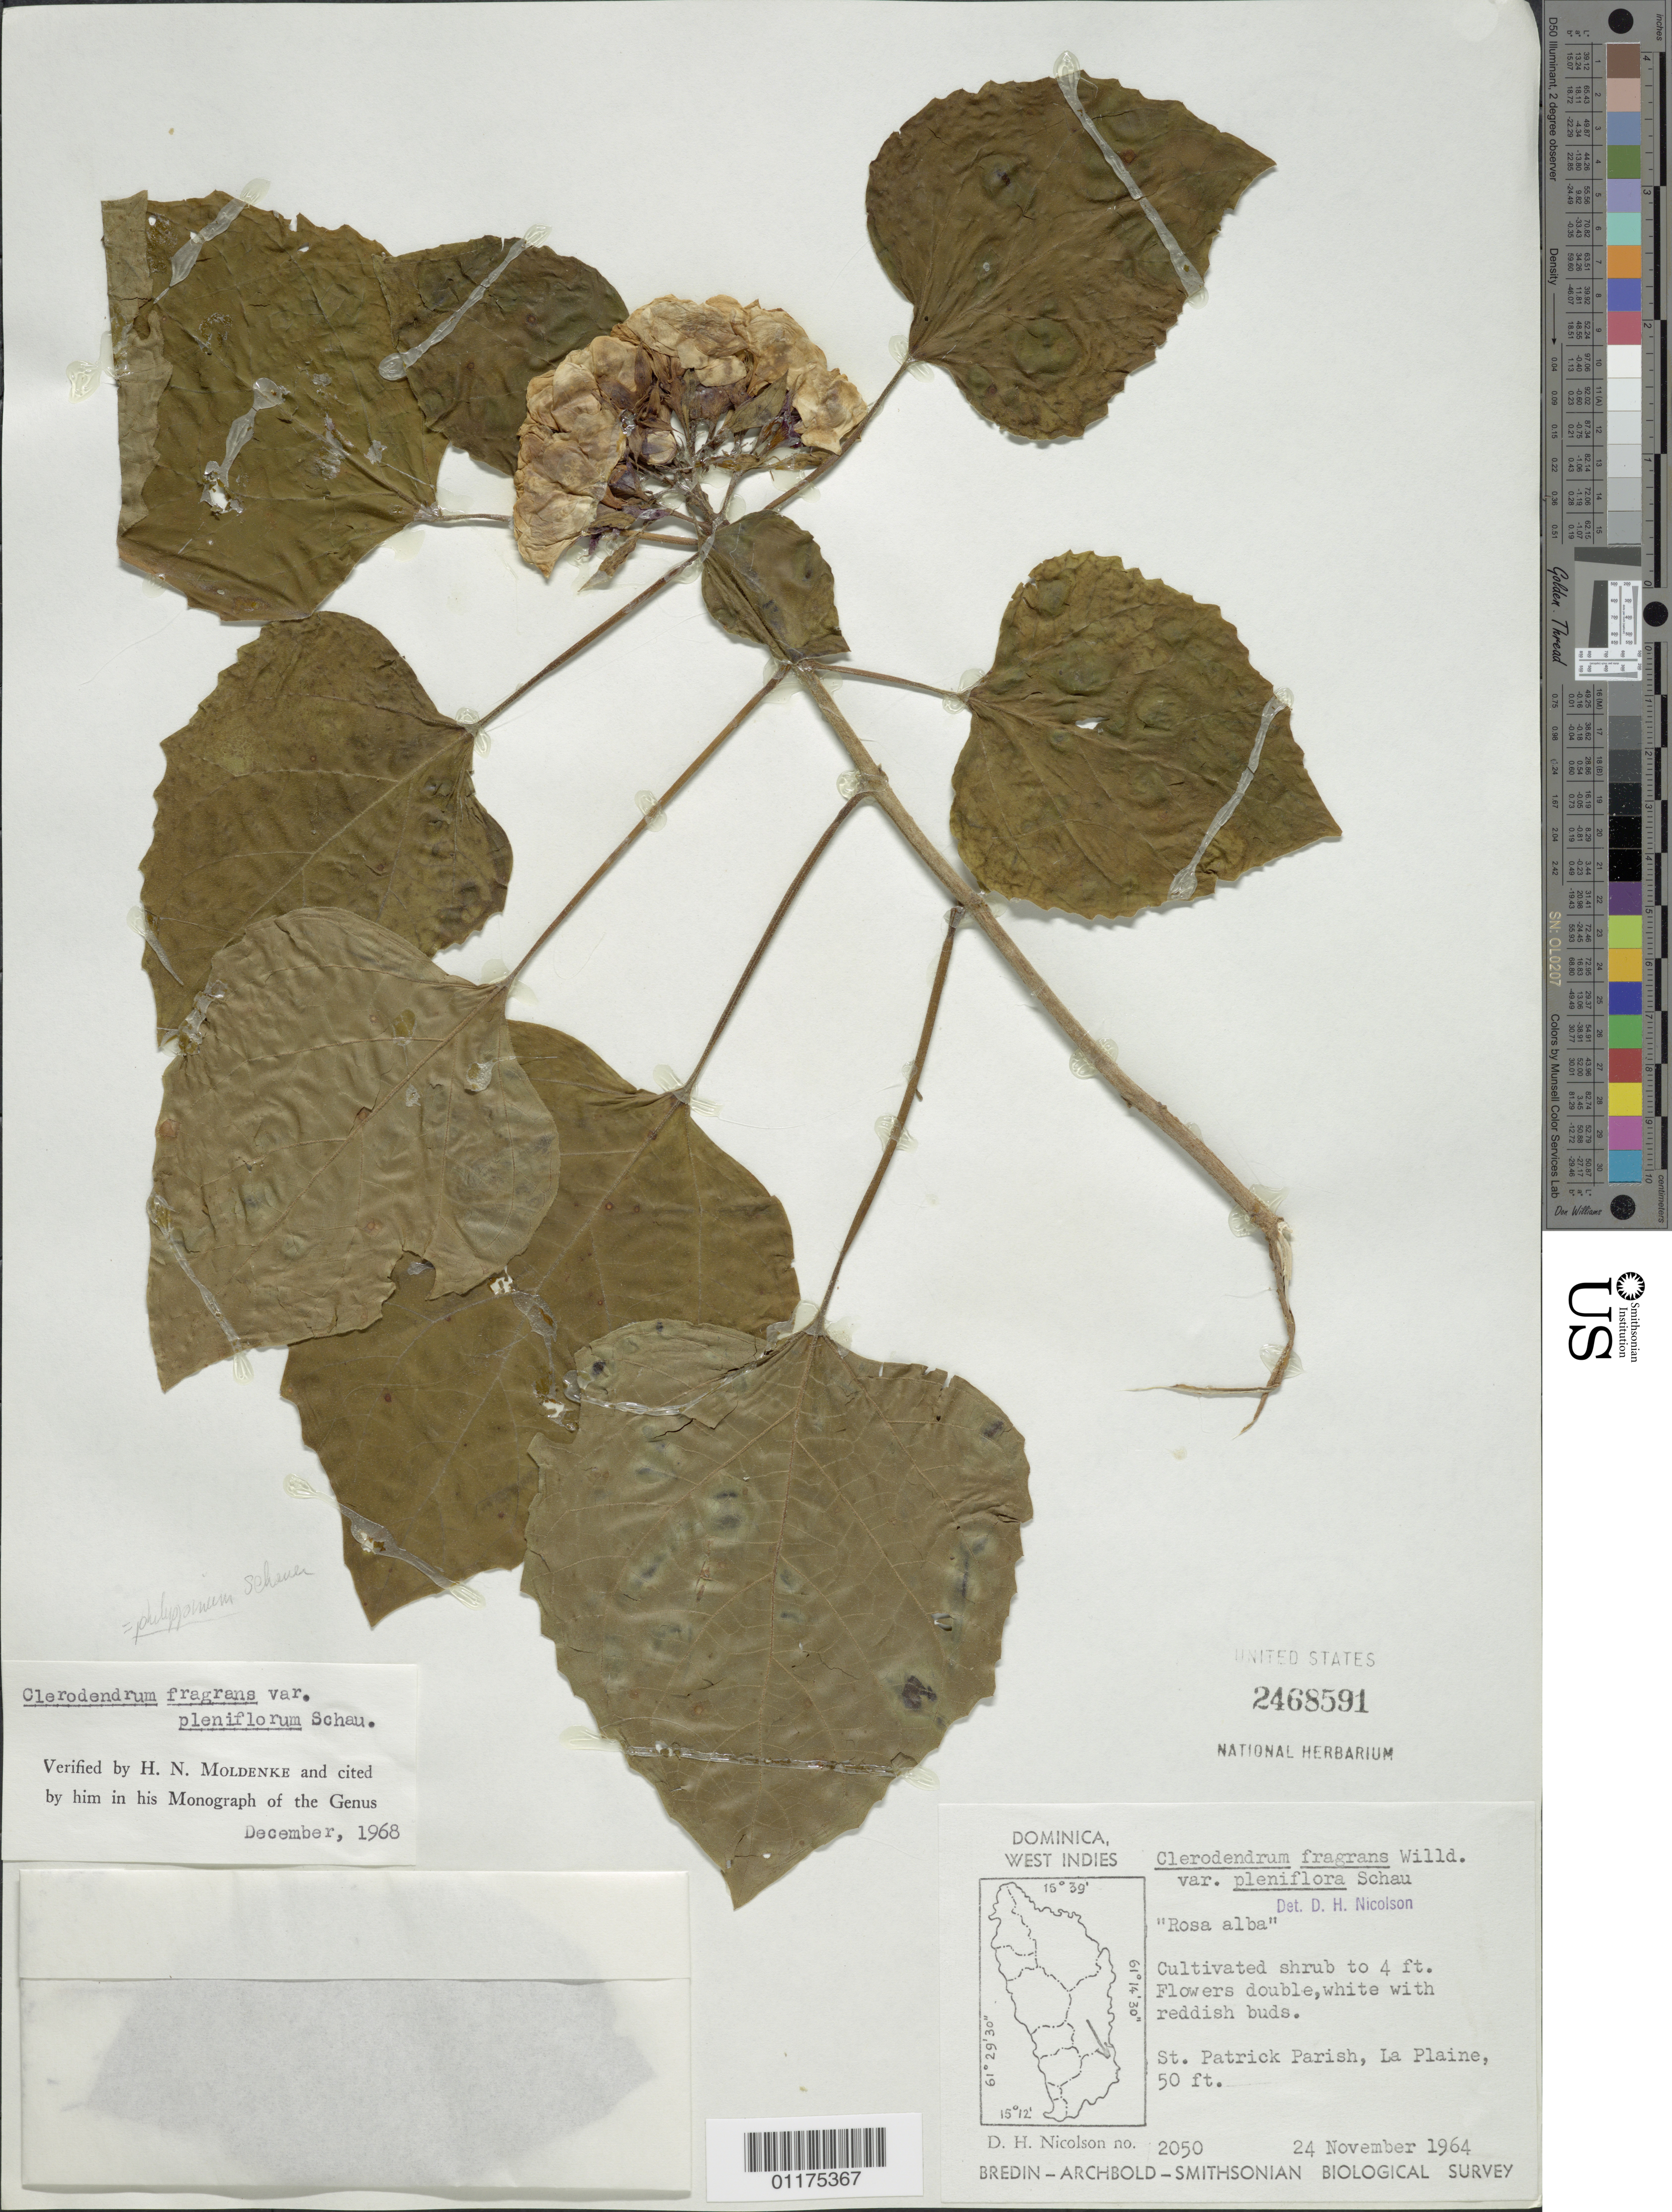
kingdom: Plantae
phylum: Tracheophyta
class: Magnoliopsida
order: Lamiales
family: Lamiaceae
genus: Clerodendrum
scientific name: Clerodendrum philippinum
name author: Schauer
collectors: D. H. Nicolson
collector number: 2050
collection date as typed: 24 Nov 1964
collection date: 1964-11-24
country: Dominica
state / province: St. Patrick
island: Dominica I.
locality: La Plaine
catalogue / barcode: US 2468591